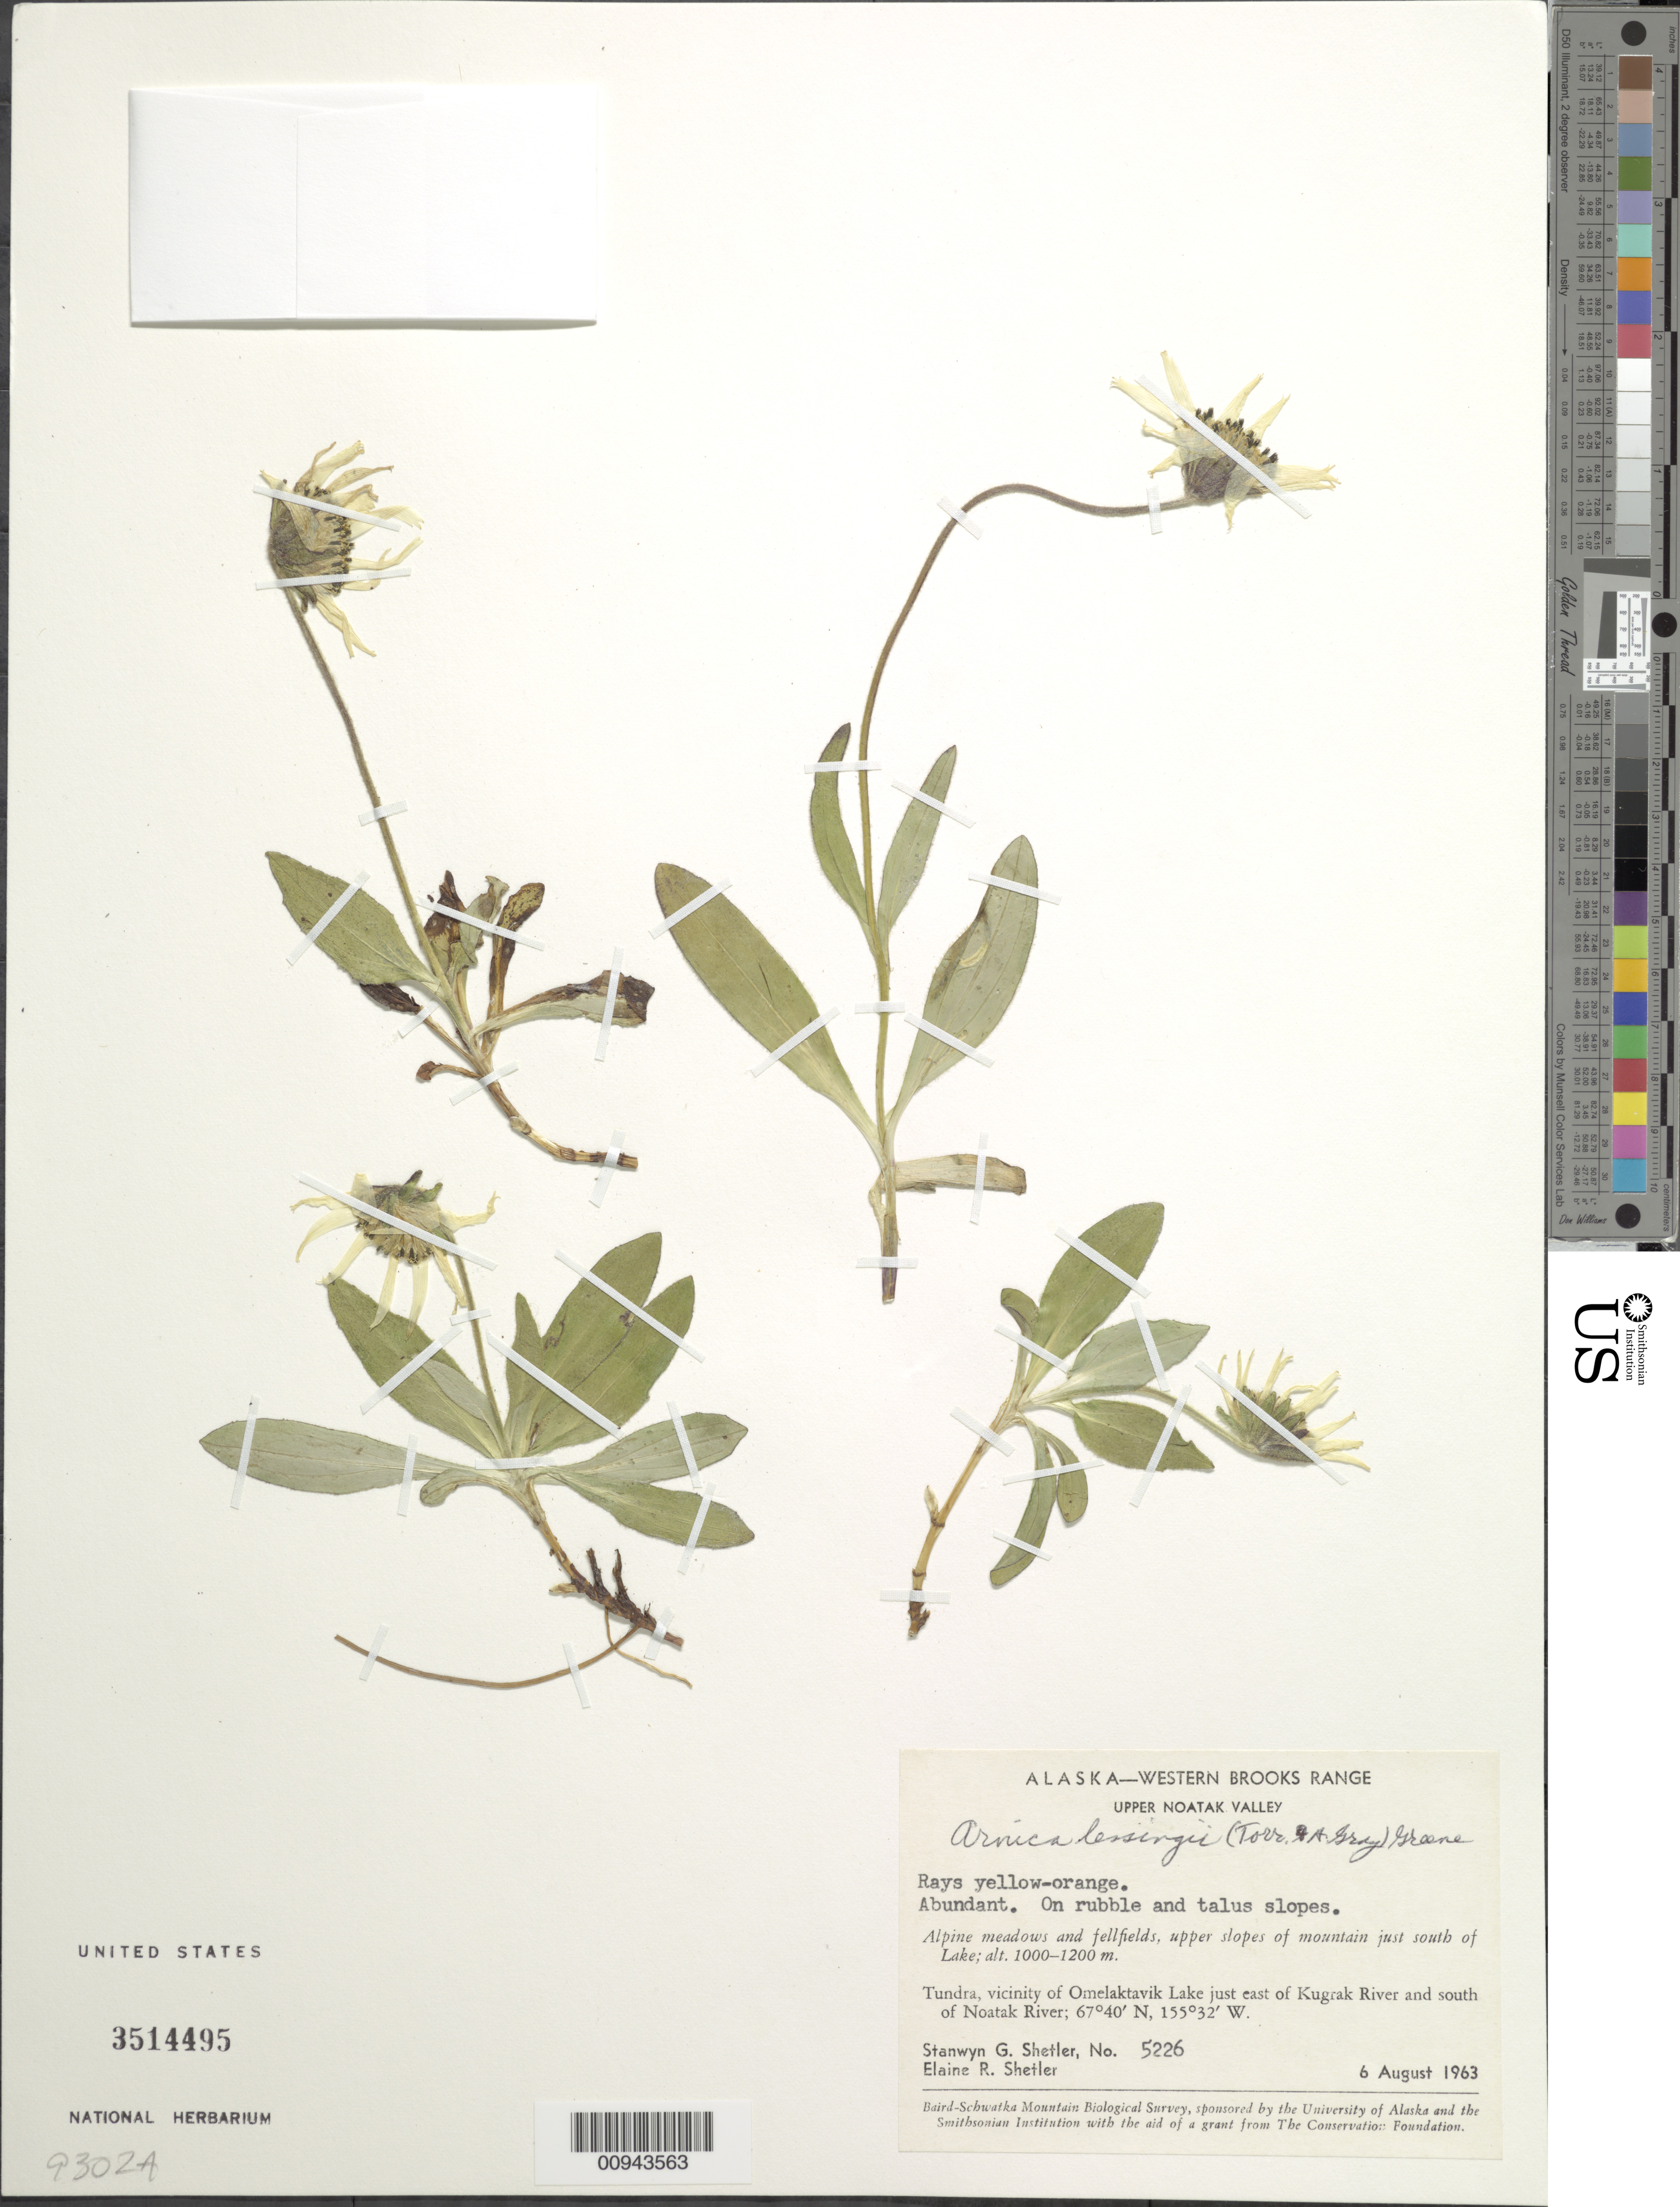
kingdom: Plantae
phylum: Tracheophyta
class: Magnoliopsida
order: Asterales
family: Asteraceae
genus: Arnica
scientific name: Arnica lessingii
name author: (Torr. & A. Gray) Greene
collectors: S. Shetler & E. R. Shetler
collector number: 5226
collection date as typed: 06 Aug 1963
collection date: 1963-08-06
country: United States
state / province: Alaska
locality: Vicinity of Omelaktavik Lake just east of Kugrak River and south of Noatak River. Western Brooks Range, Upper Noatak Valley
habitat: Tundra. Alpine crevices and fellfields, upper slopes of mountain just south of Lake. On rubble and talus slopes.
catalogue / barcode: US 3514495